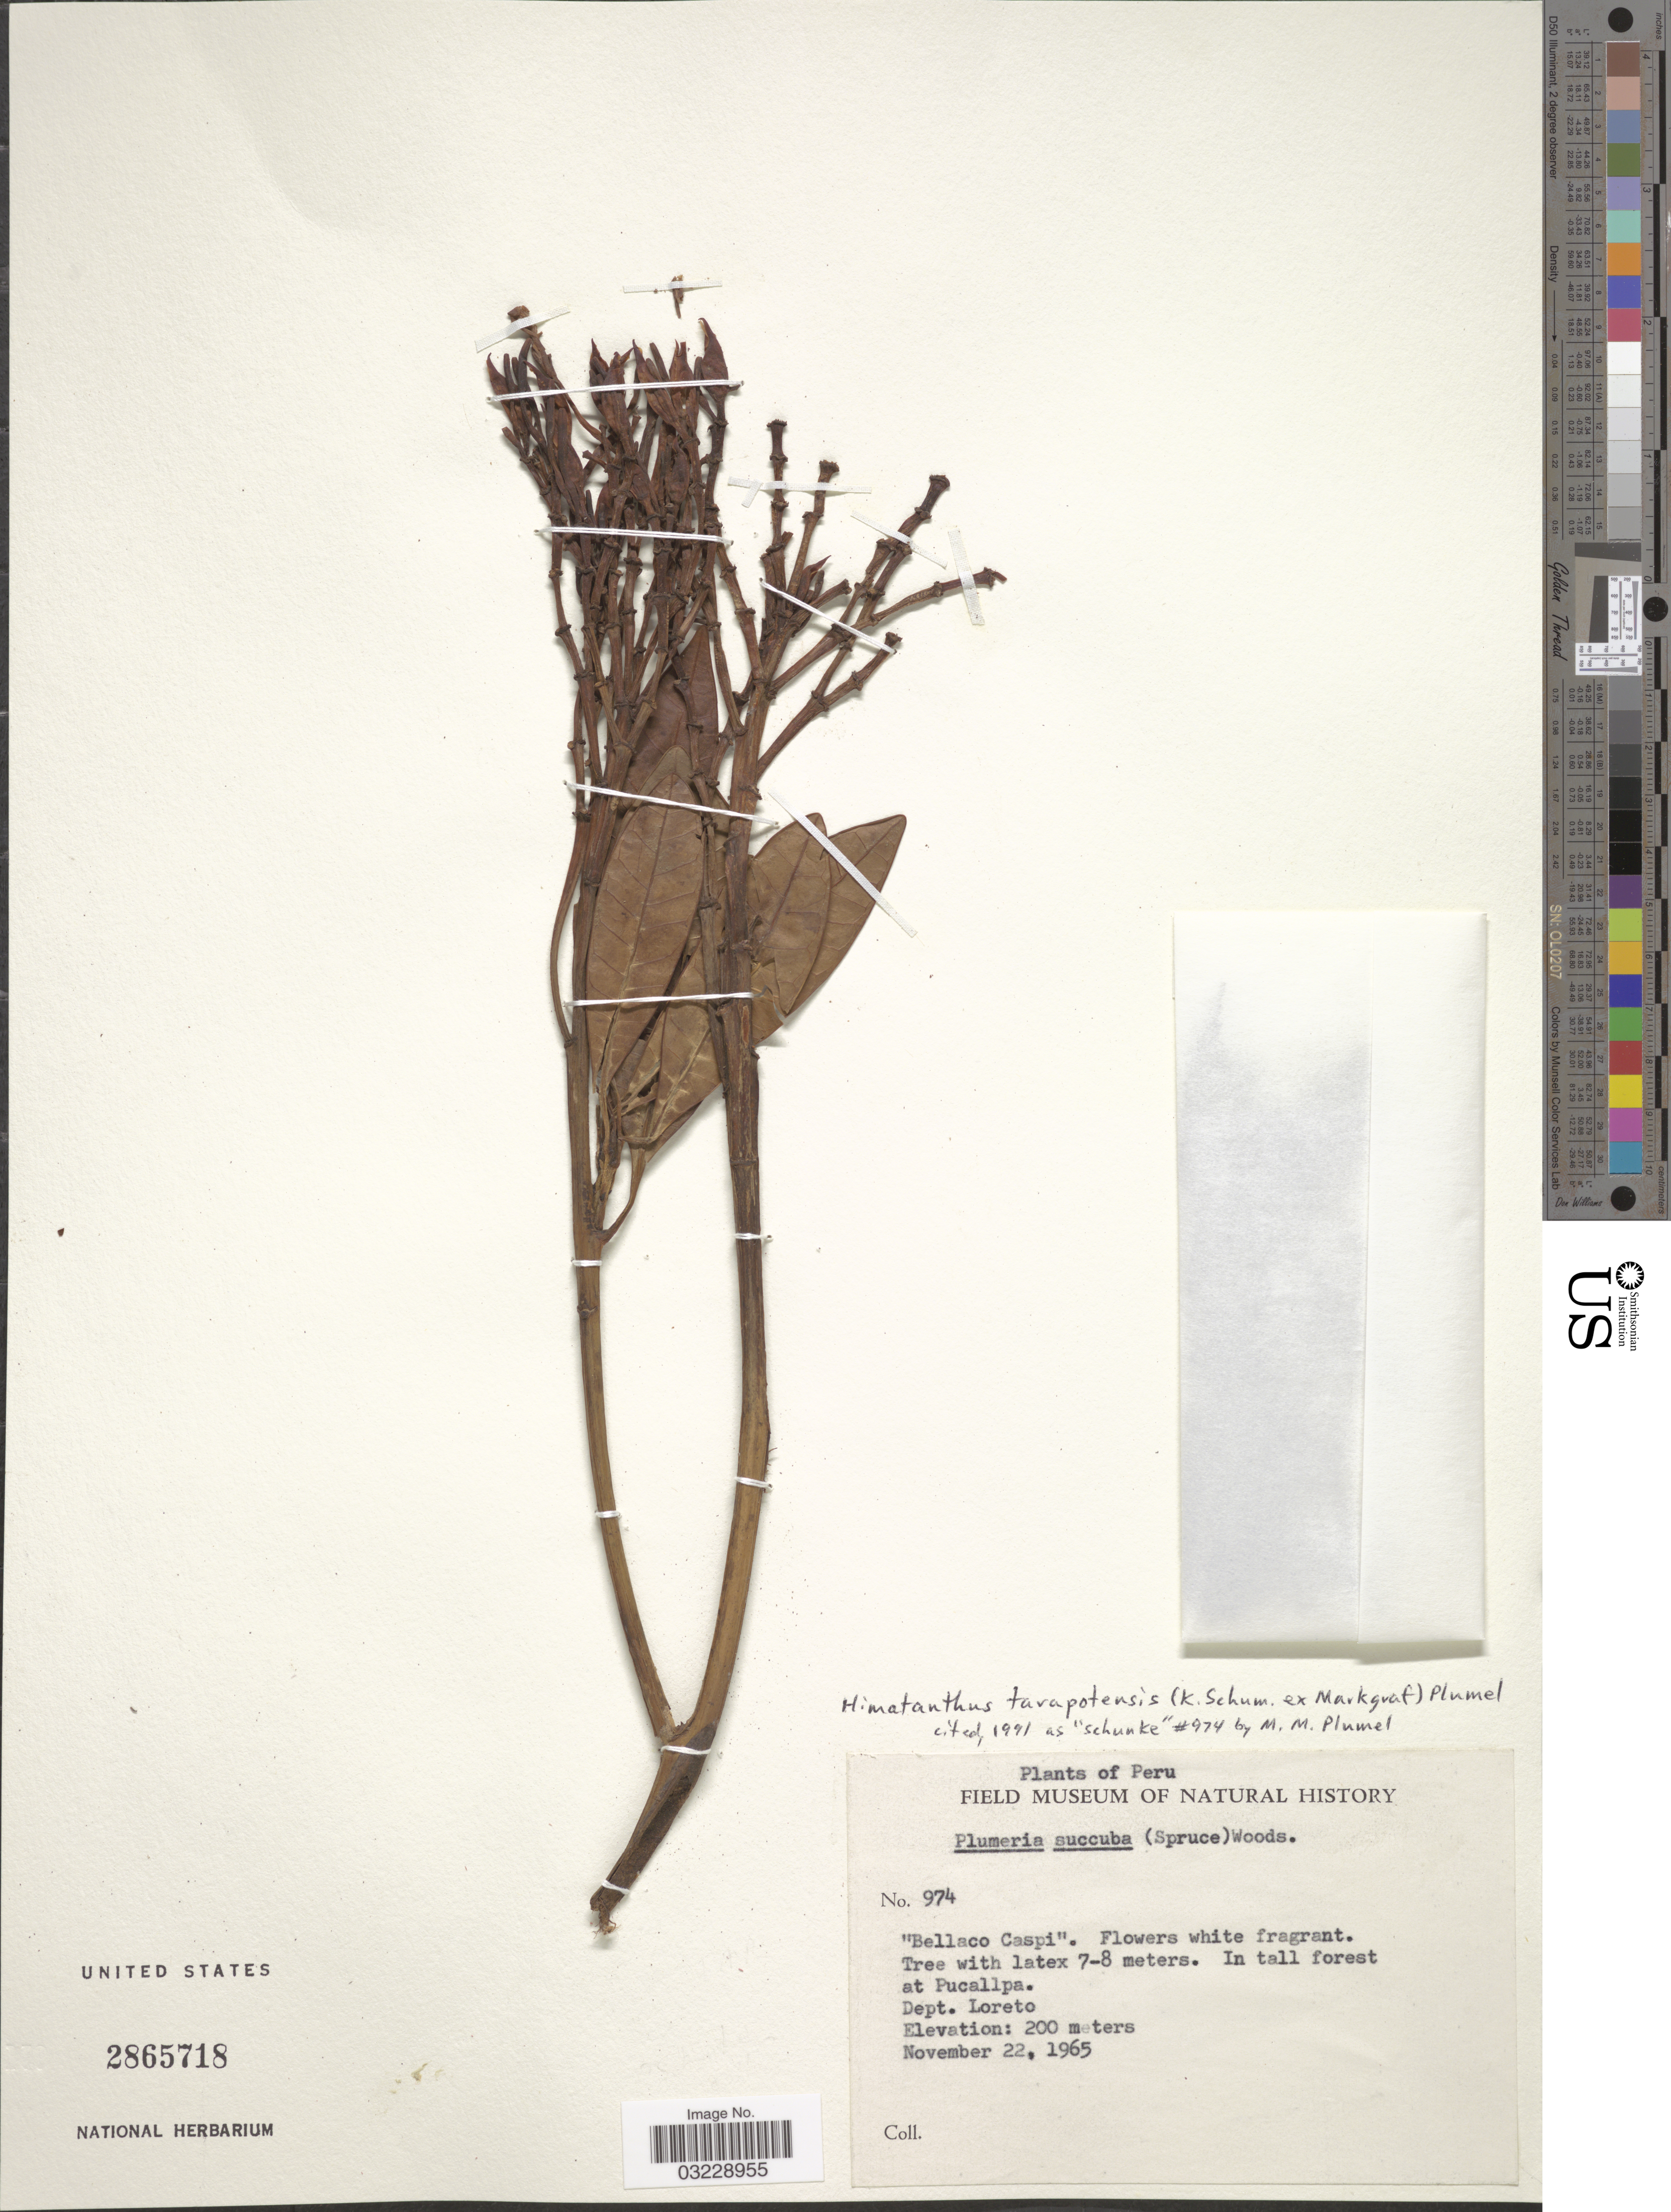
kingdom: Plantae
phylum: Tracheophyta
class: Magnoliopsida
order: Gentianales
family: Apocynaceae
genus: Himatanthus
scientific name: Himatanthus tarapotensis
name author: (K. Schum. ex Markgr.) Plumel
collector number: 974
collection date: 1965-11-22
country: Peru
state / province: Loreto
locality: In tall forest at Pucallpa. Dept. Loreto.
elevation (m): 200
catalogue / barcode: US 2865718